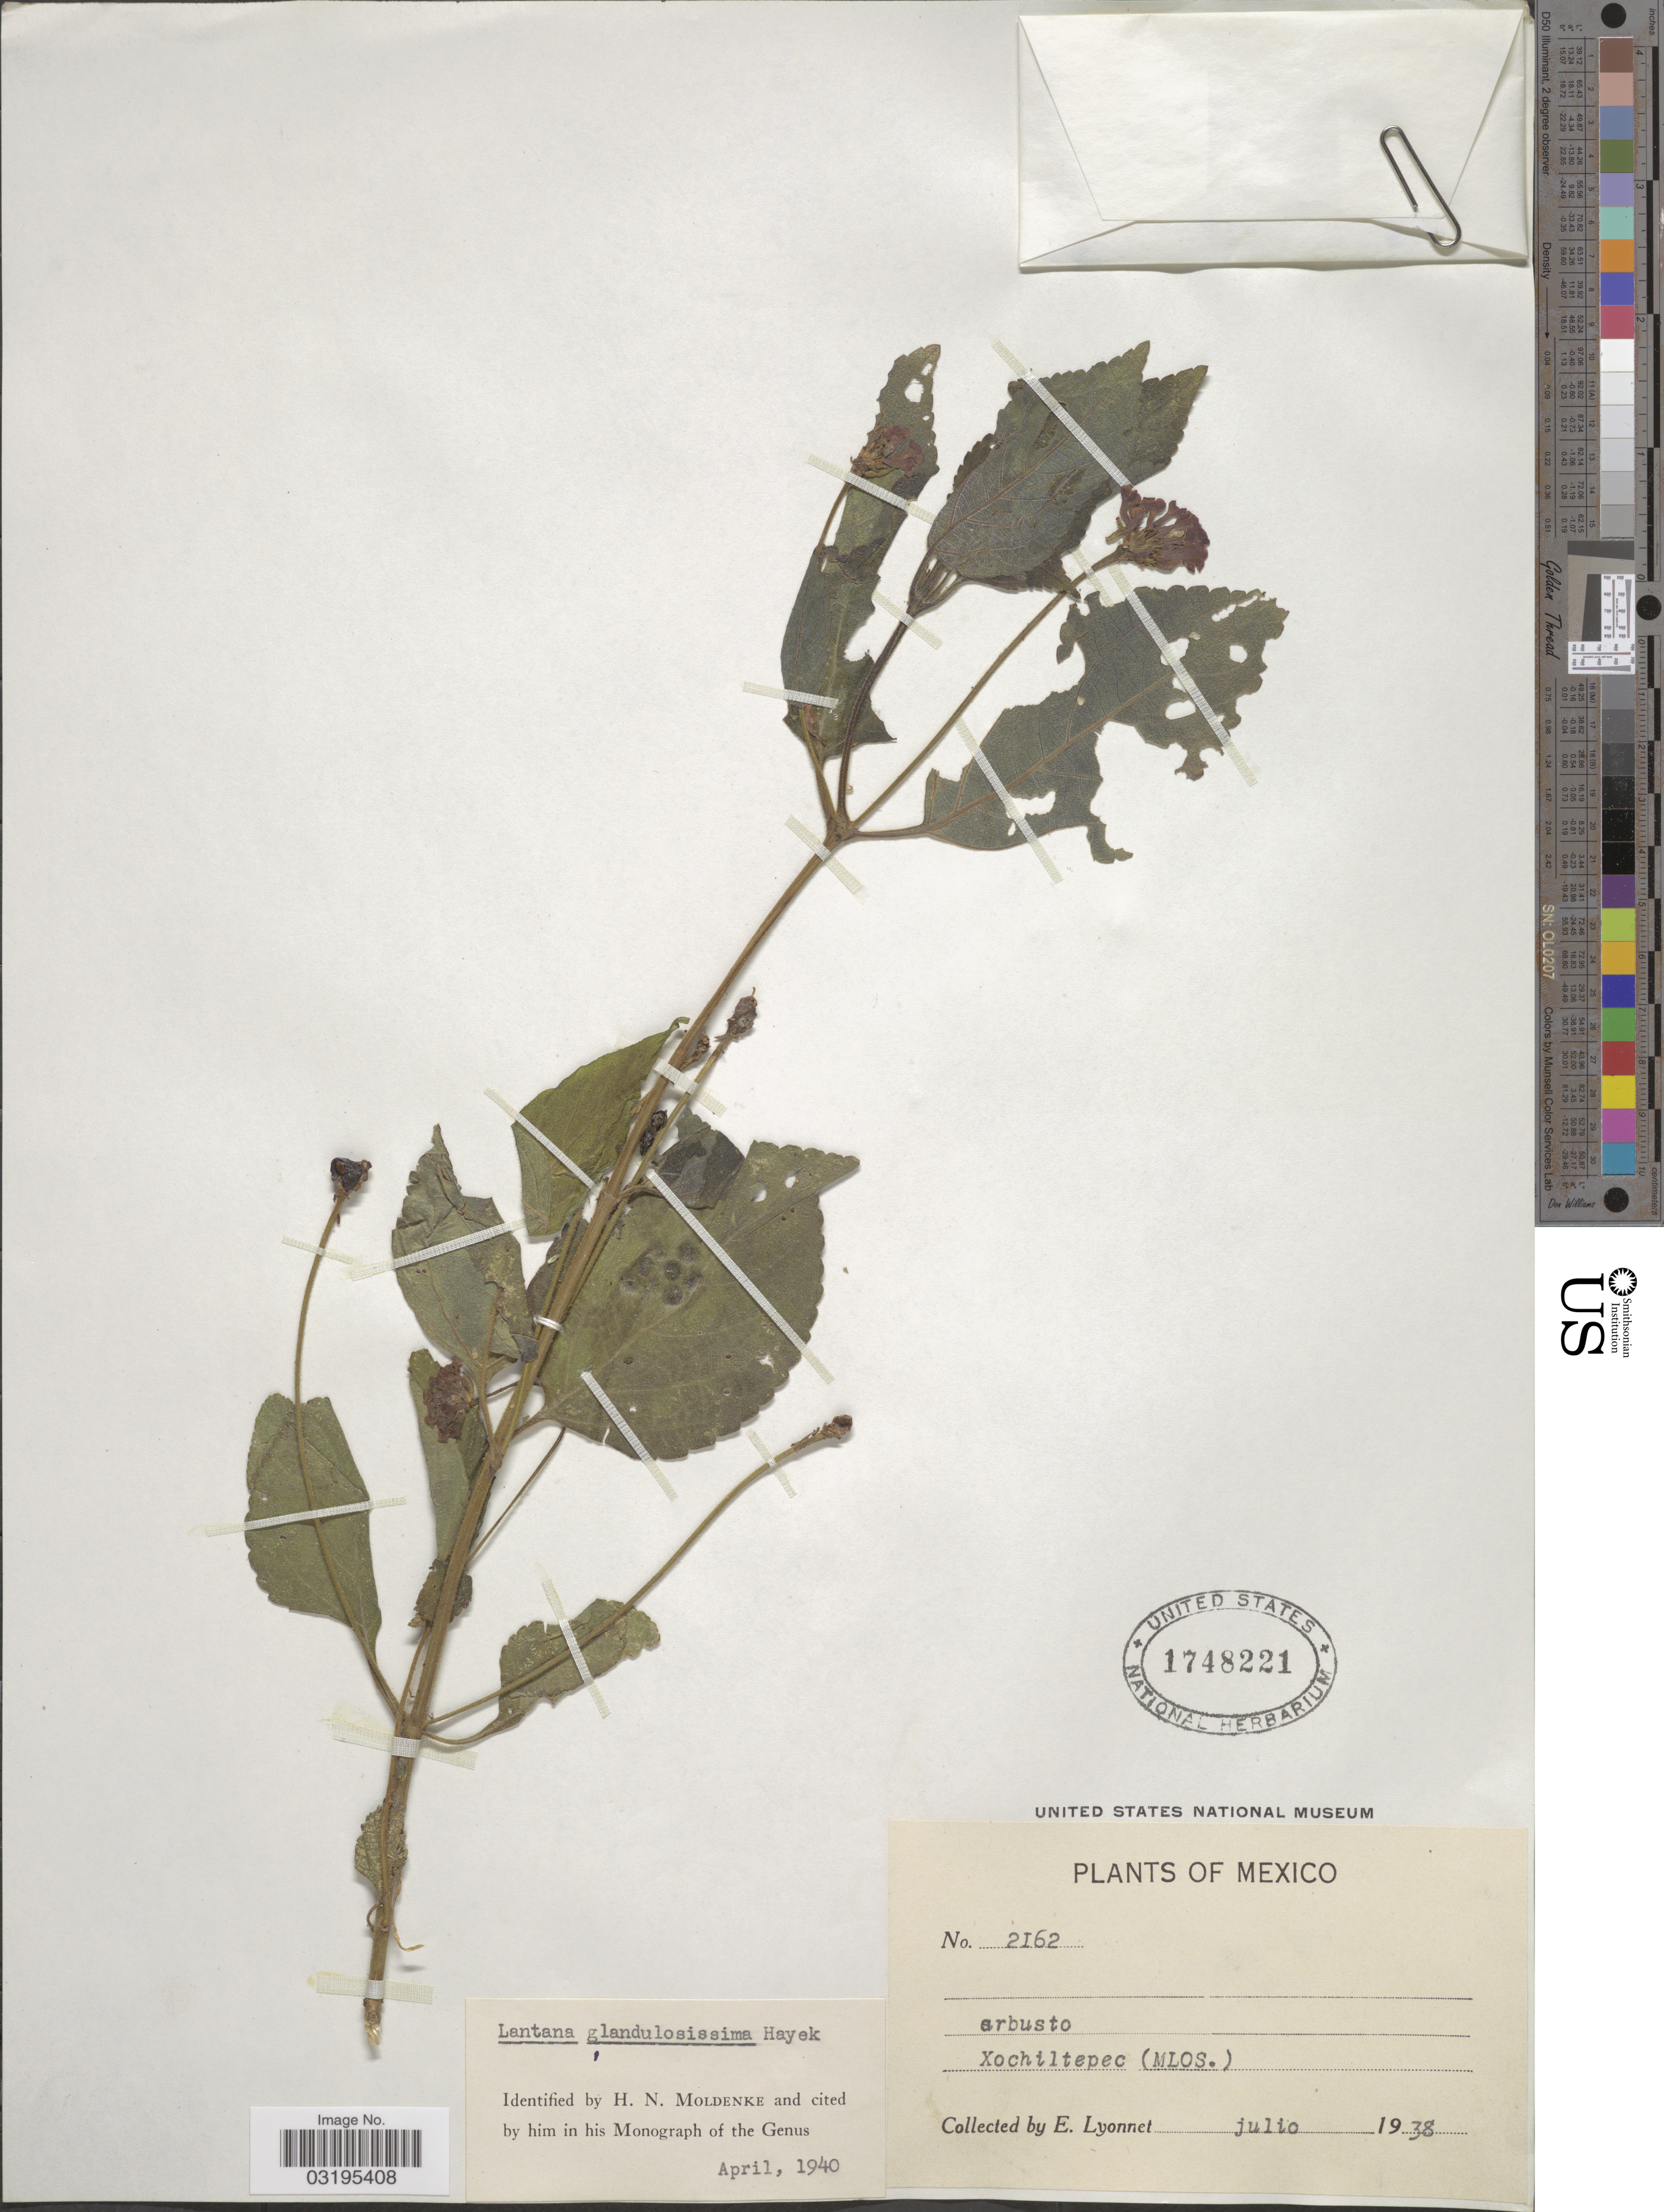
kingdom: Plantae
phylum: Tracheophyta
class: Magnoliopsida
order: Lamiales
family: Verbenaceae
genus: Lantana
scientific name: Lantana glandulosissima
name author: Hayek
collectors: E. Lyonnet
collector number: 2162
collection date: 1938-07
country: Mexico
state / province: Morelos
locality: Xochiltepec.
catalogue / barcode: US 1748221